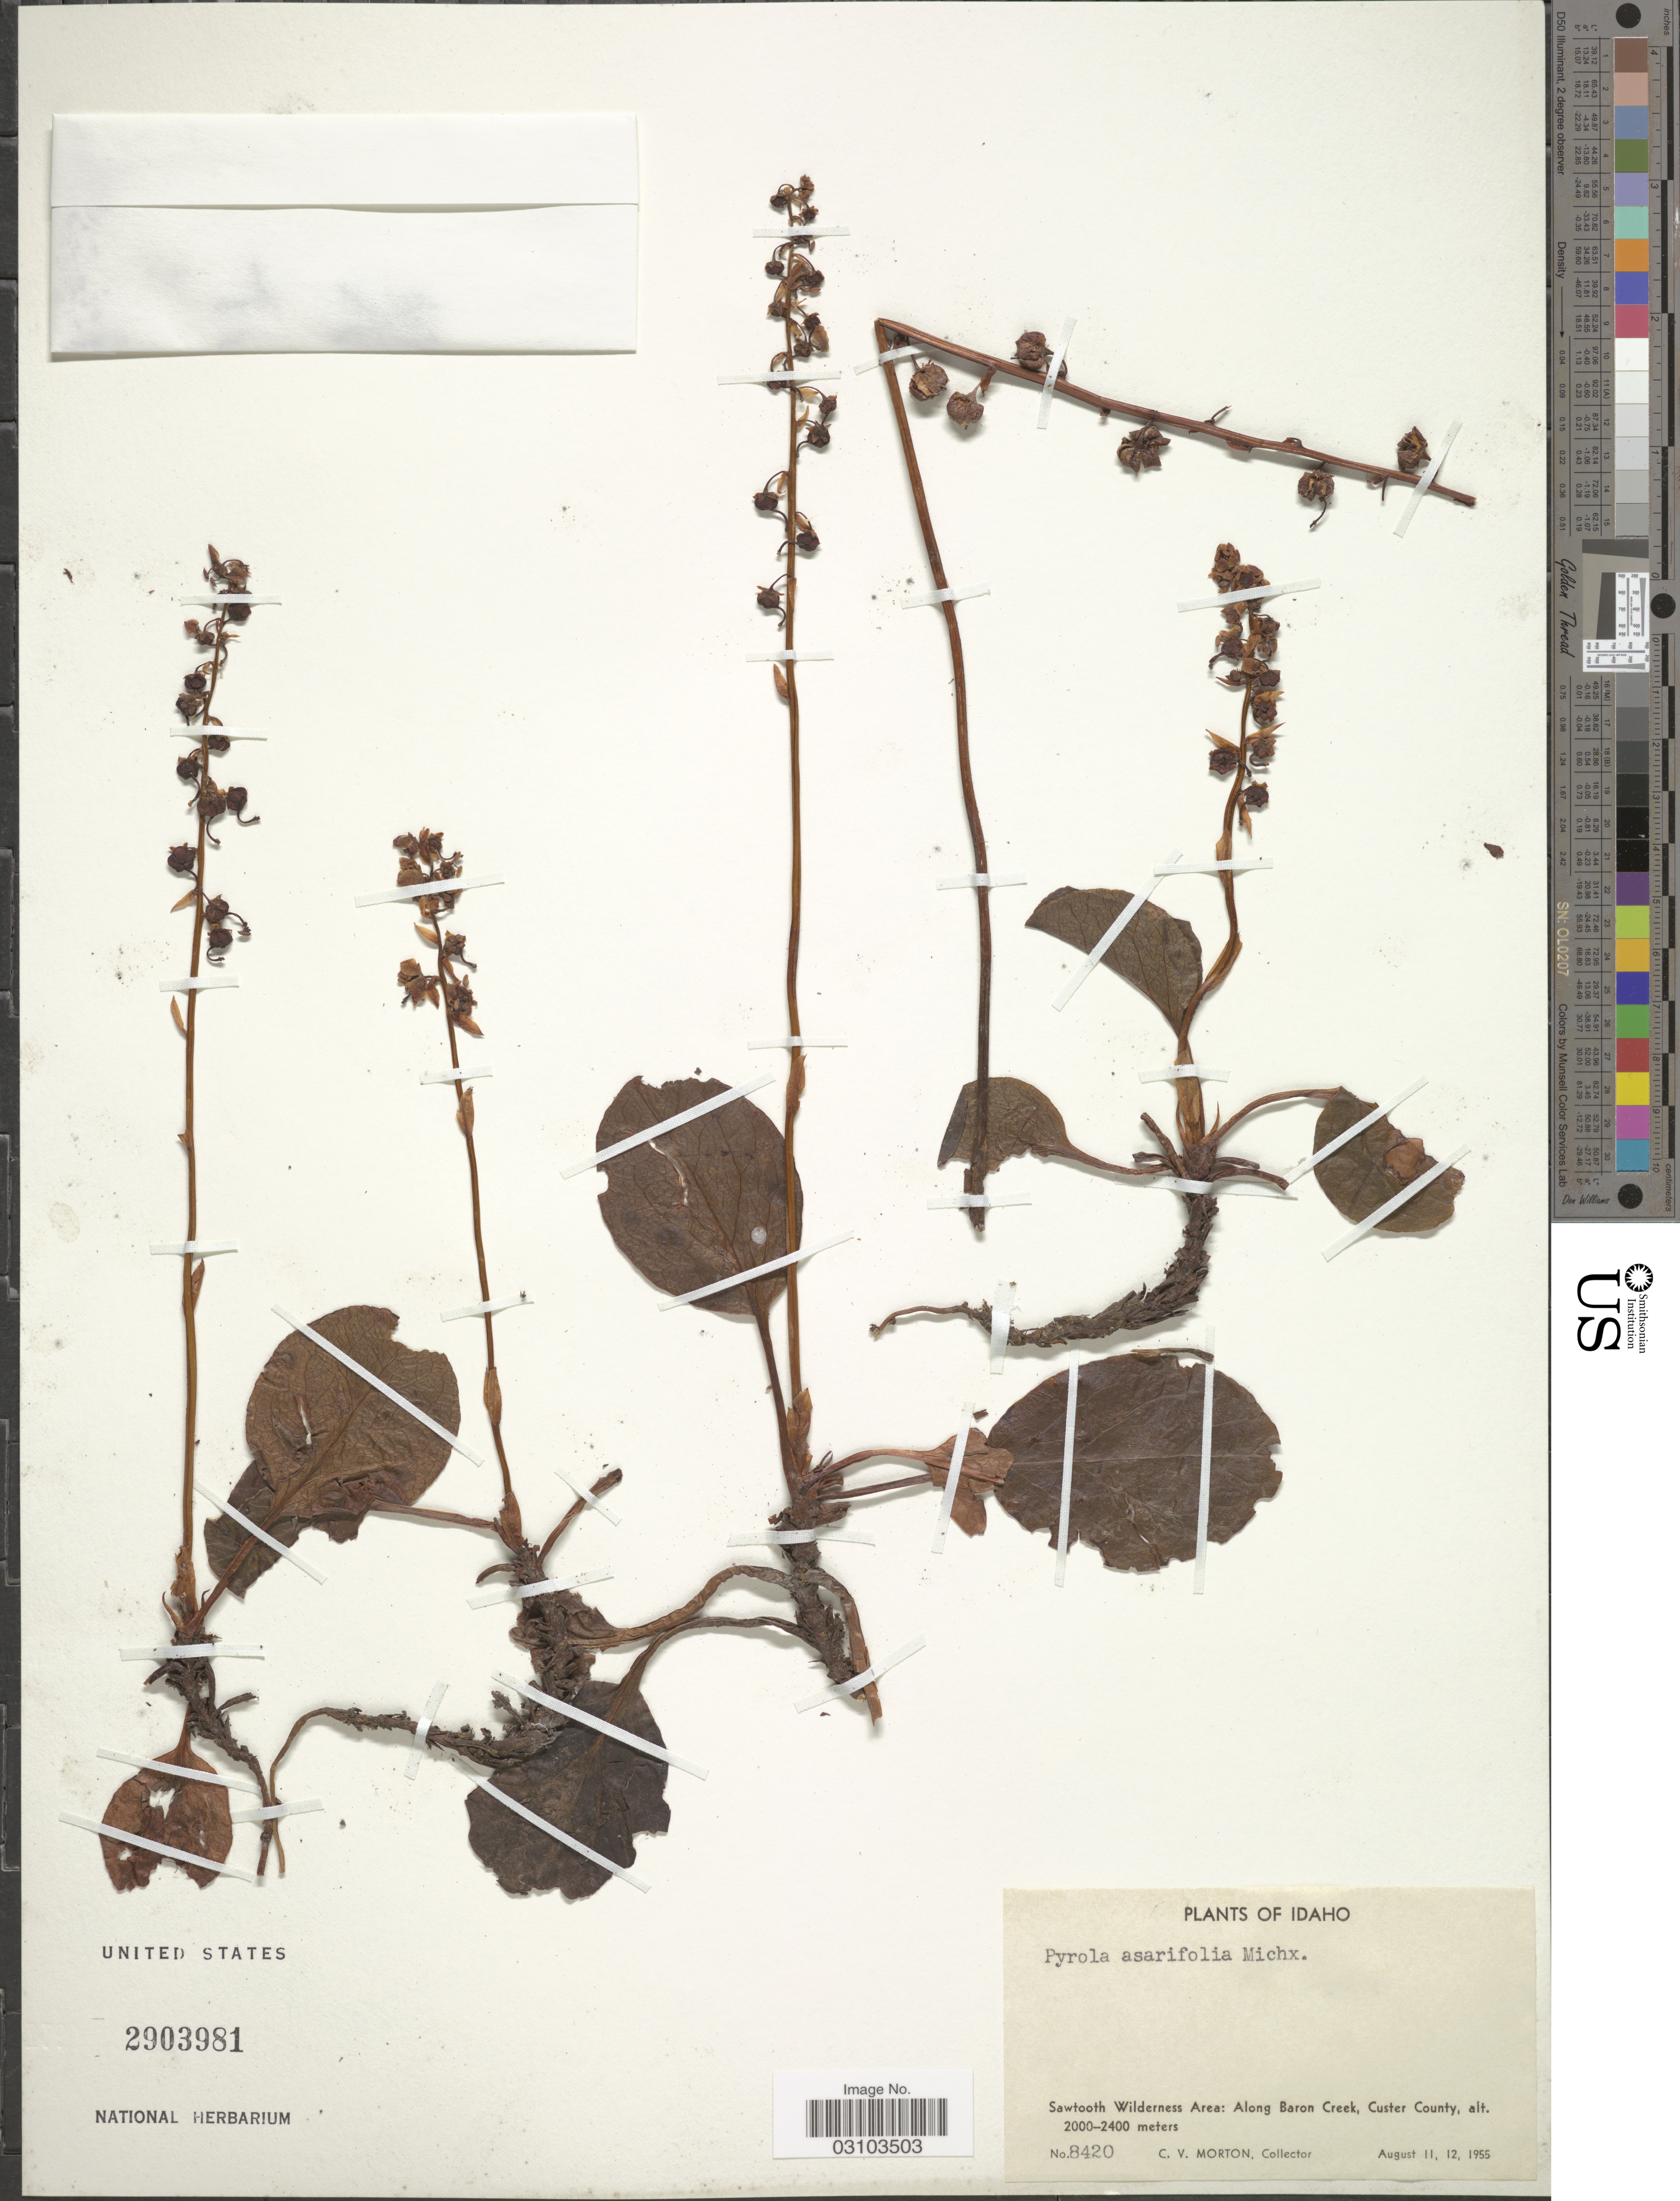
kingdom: Plantae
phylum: Tracheophyta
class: Magnoliopsida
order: Ericales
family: Ericaceae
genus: Pyrola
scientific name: Pyrola asarifolia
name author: Michx.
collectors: C. V. Morton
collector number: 8420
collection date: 1955-08-11/1955-08-12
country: United States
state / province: Idaho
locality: Sawtooth Wilderness Area: Along Baron Creek, Custer County.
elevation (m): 2000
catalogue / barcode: US 2903981